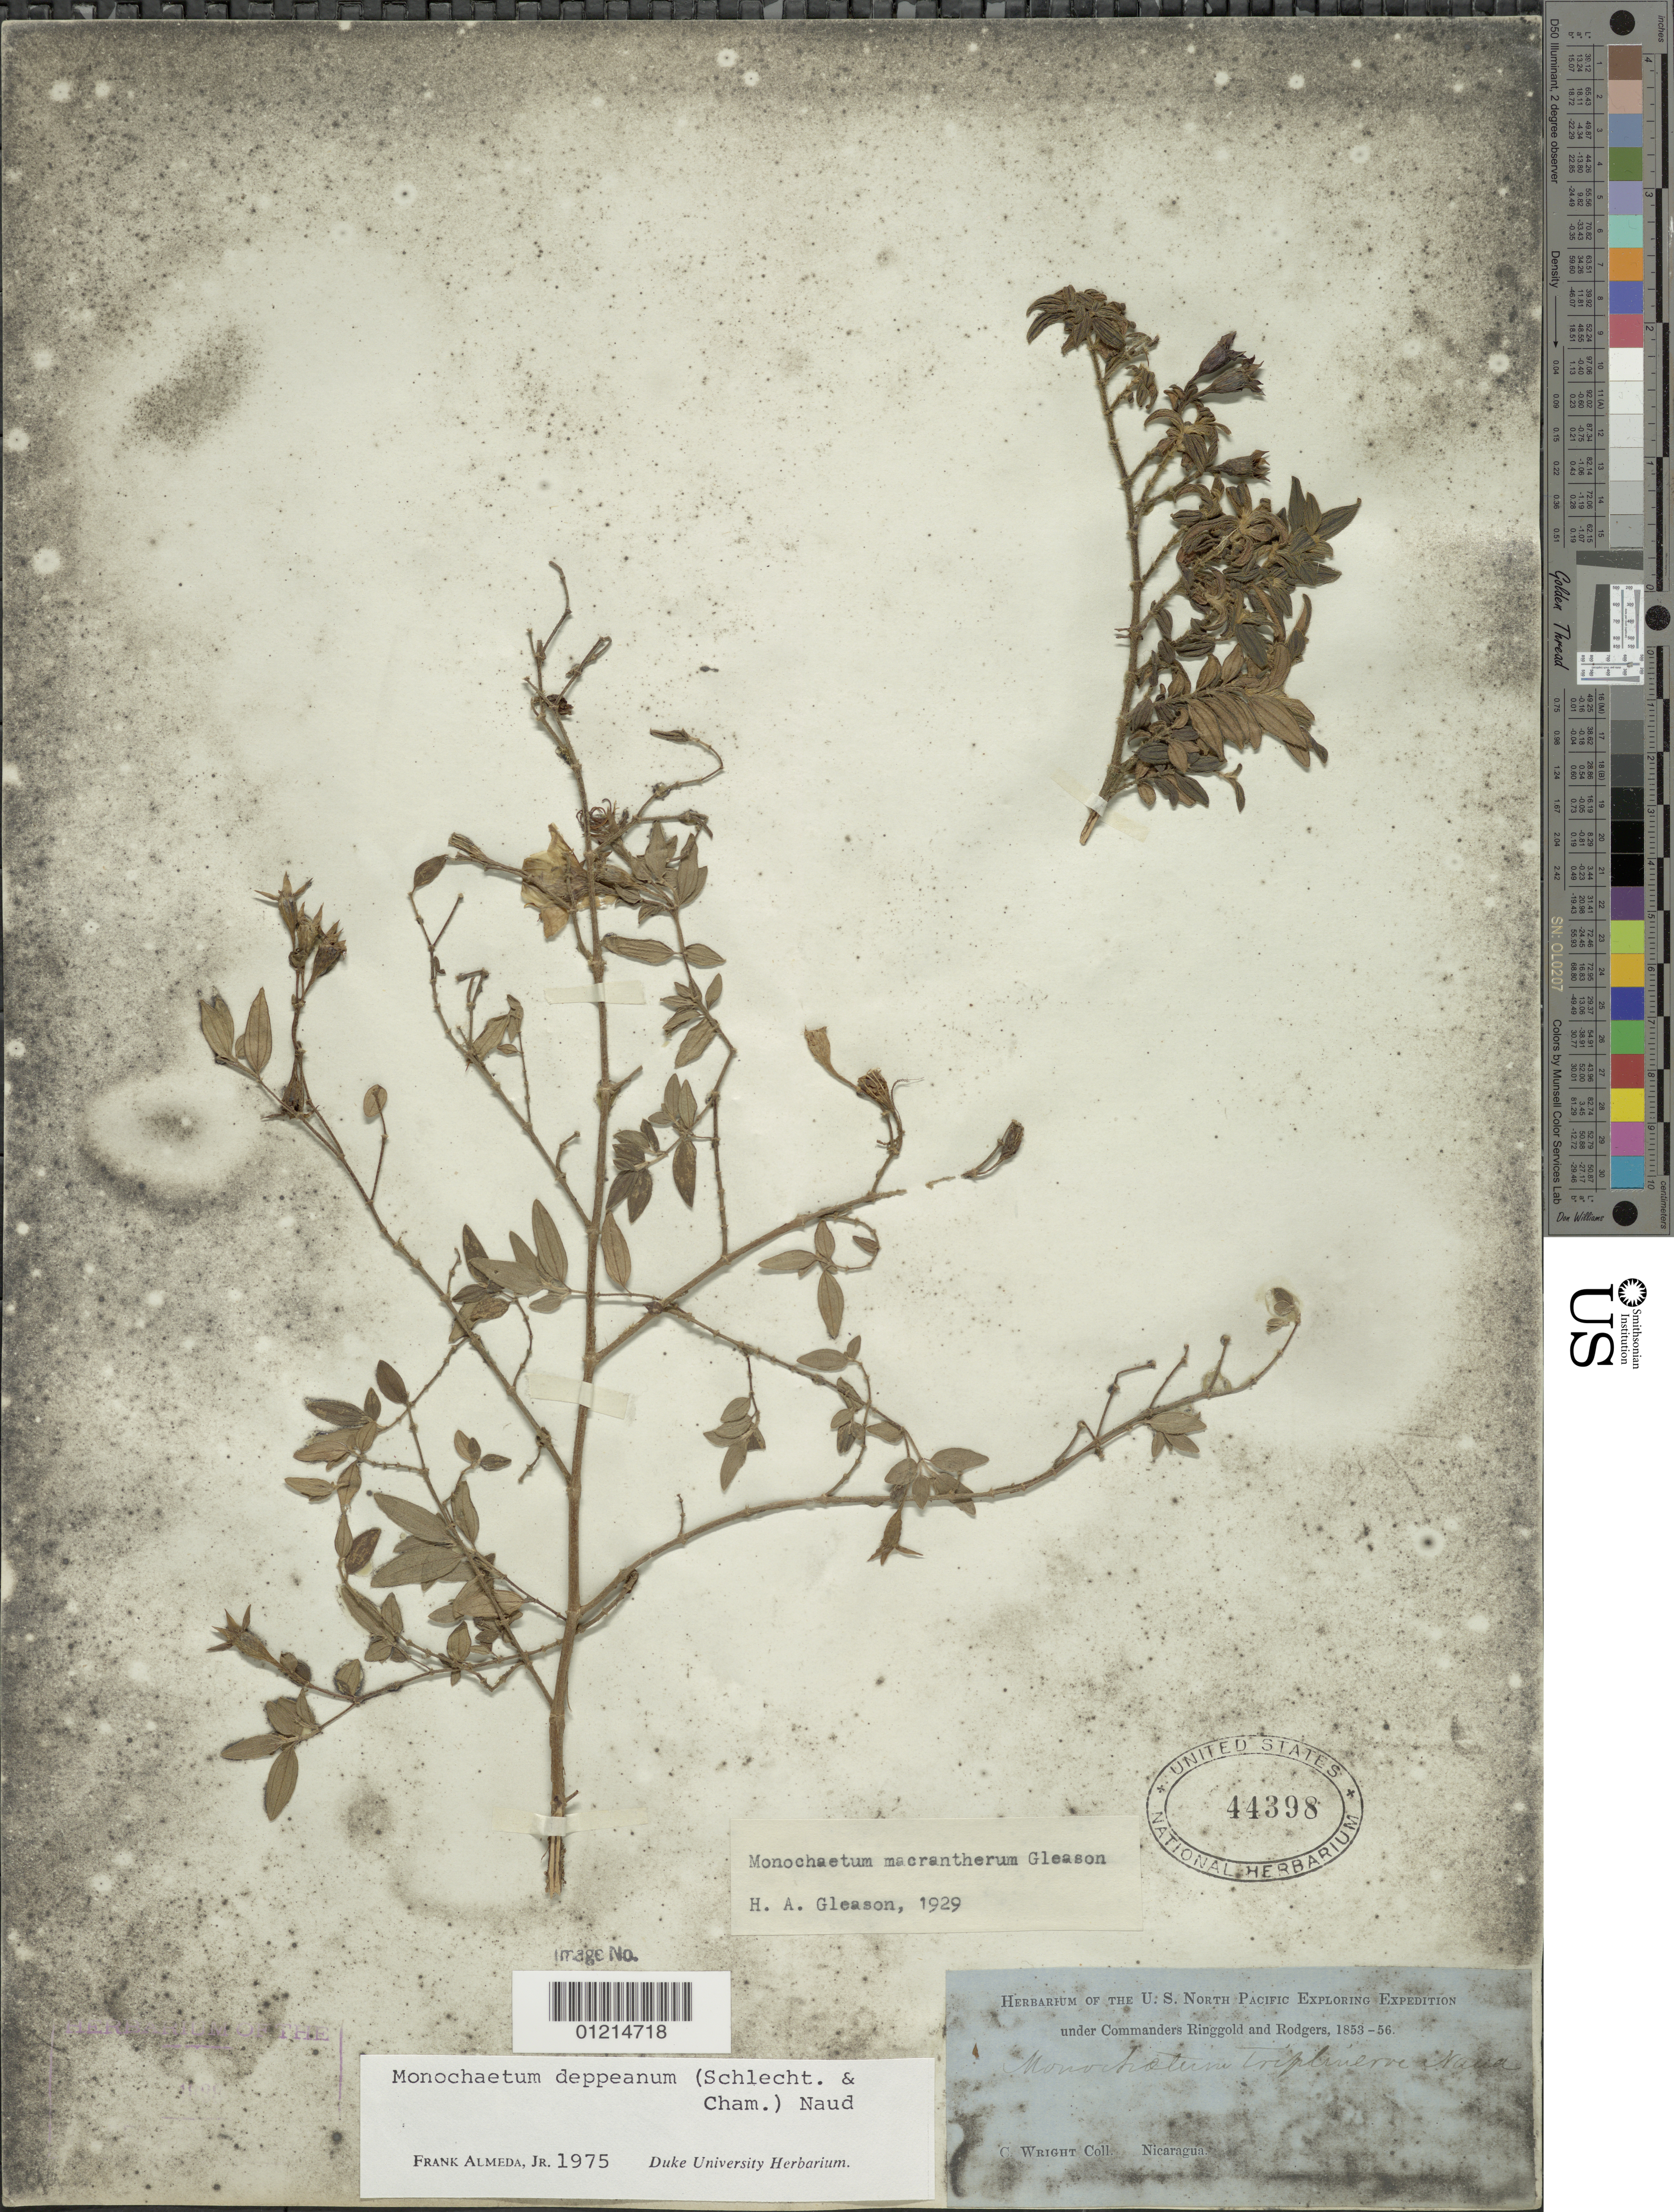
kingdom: Plantae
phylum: Tracheophyta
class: Magnoliopsida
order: Myrtales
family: Melastomataceae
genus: Monochaetum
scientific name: Monochaetum deppeanum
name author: (Schltdl. & Cham.) Naudin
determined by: Almeda, F.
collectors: C. Wright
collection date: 1853/1856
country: Nicaragua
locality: U.S. North Pacific Exploring Expedition under Commanders Ringgold and Rodgers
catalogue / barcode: US 44398